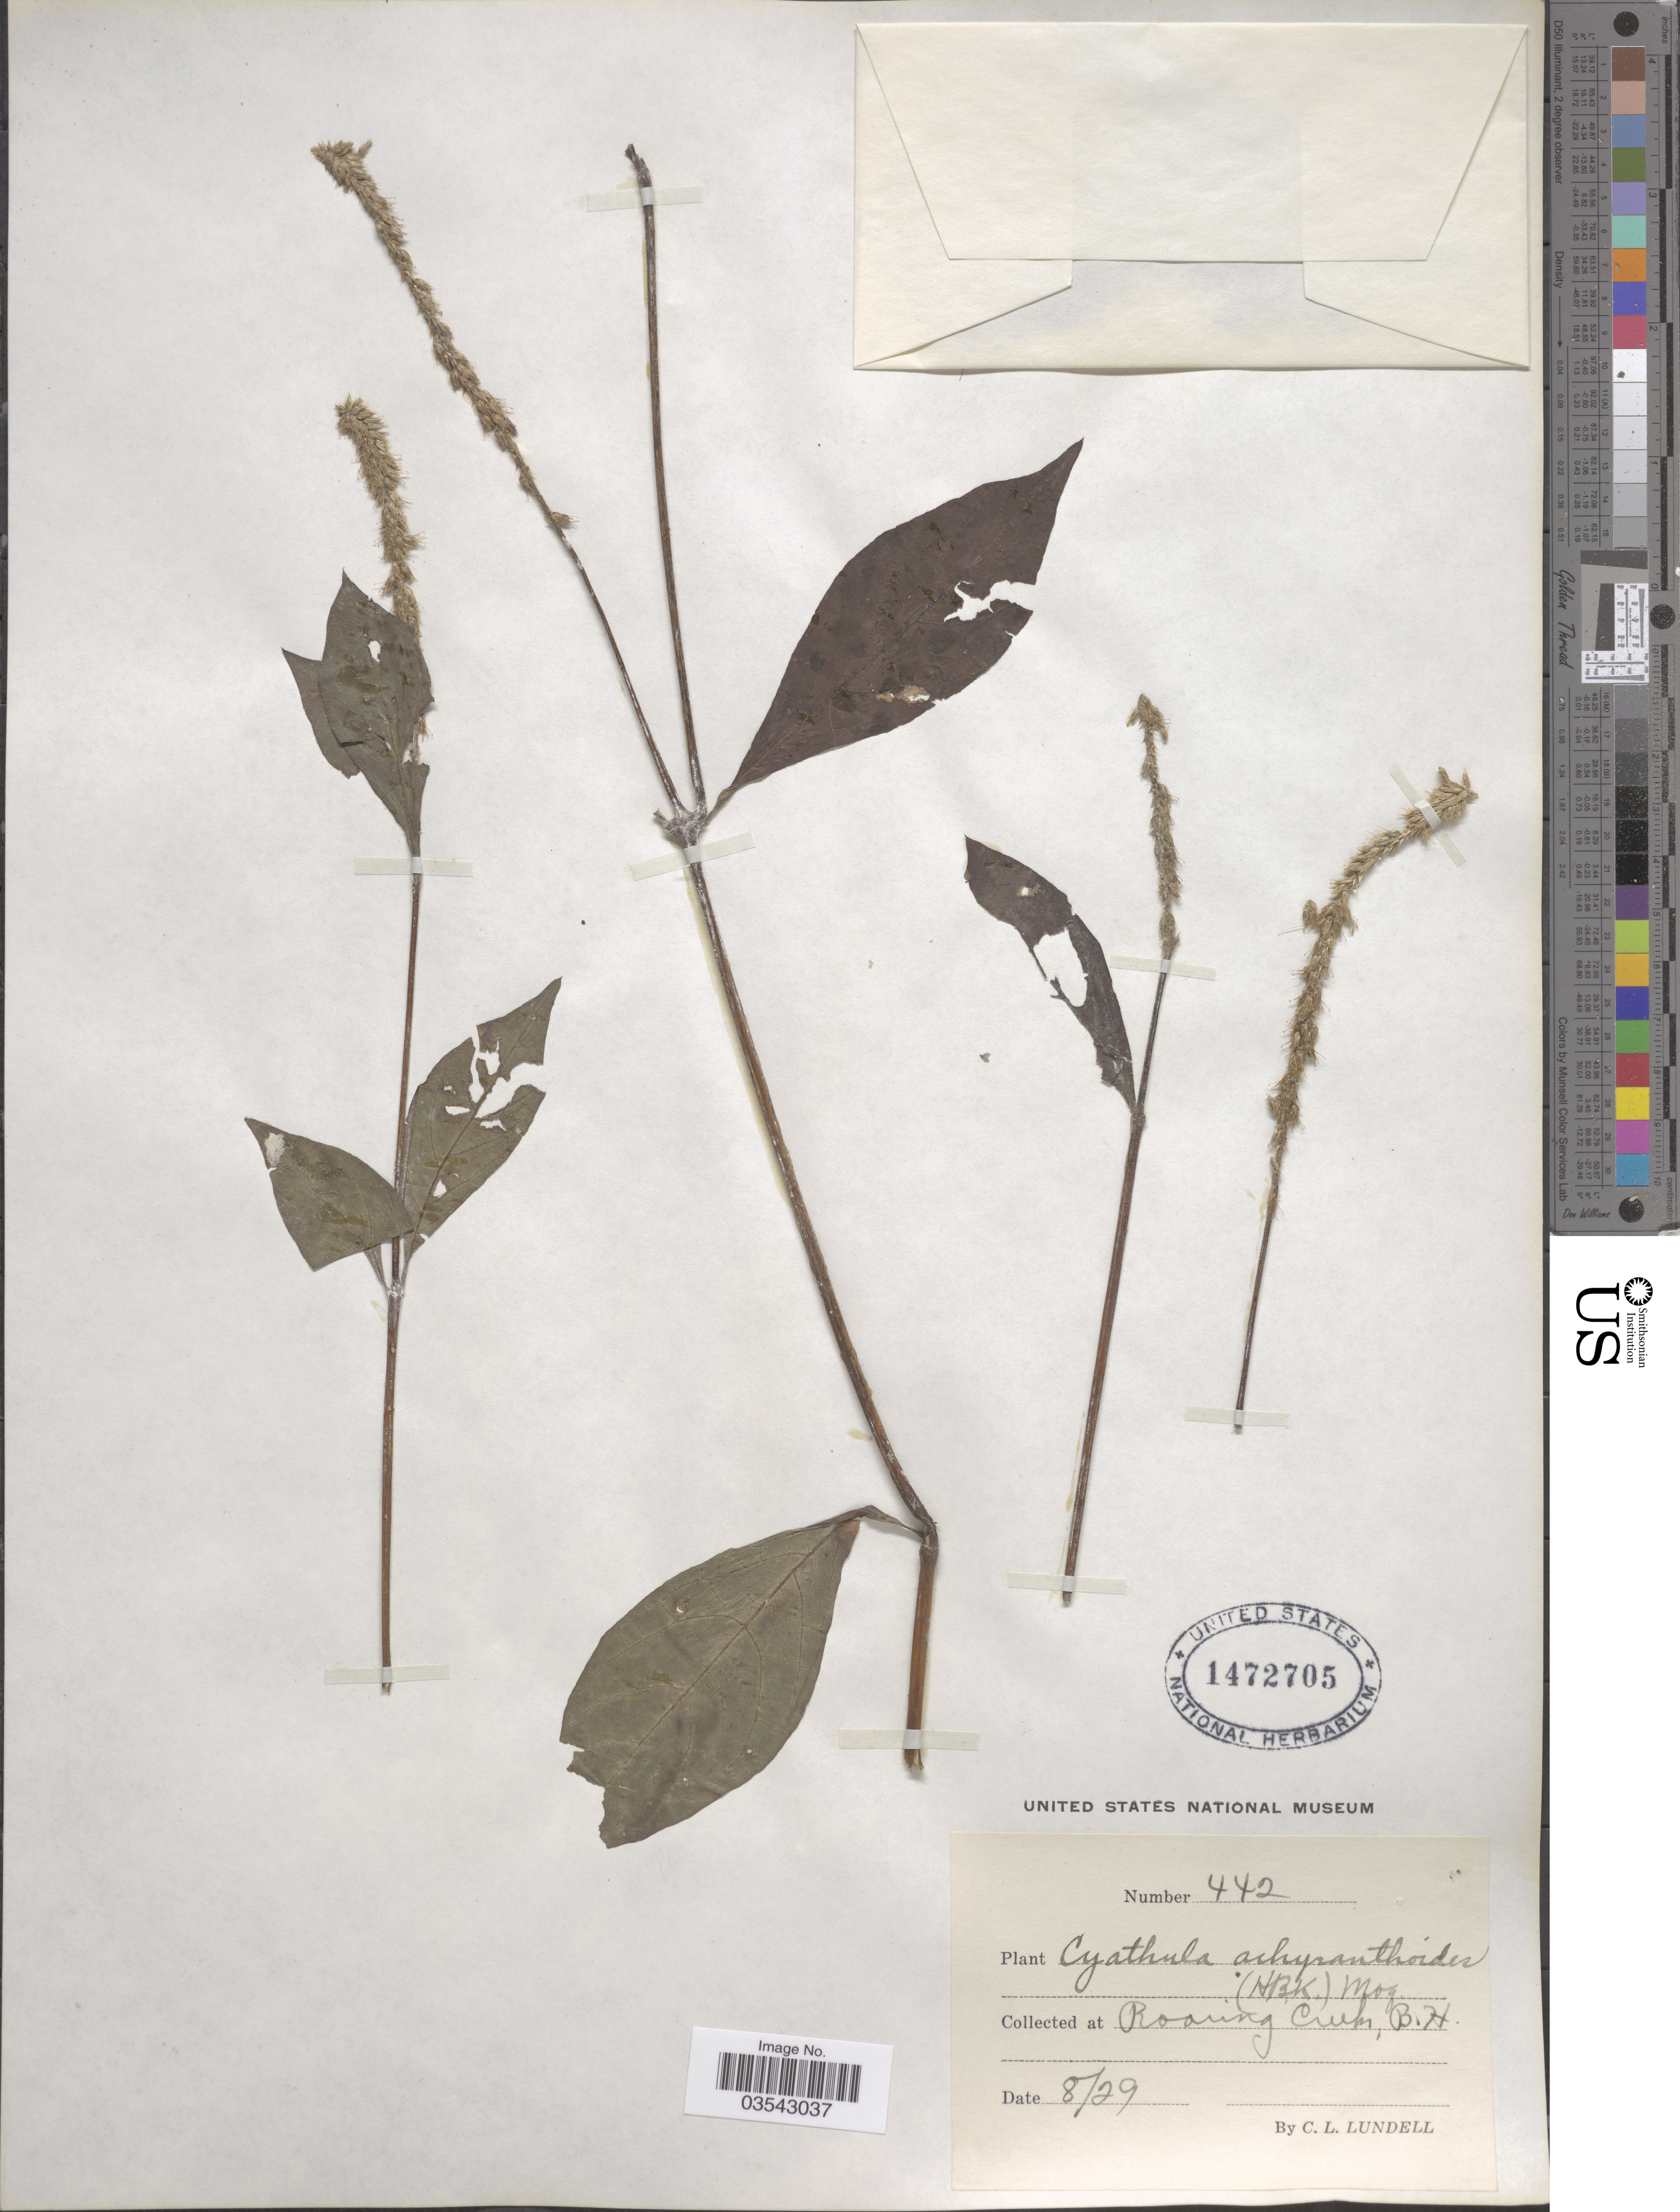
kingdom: Plantae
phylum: Tracheophyta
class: Magnoliopsida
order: Caryophyllales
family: Amaranthaceae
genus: Cyathula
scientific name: Cyathula achyranthoides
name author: (Kunth) Moq.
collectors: C. L. Lundell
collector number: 442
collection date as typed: Transcribed d/m/y: /8/29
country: Belize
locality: Roaring Creek, B. H.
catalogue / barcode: US 1472705